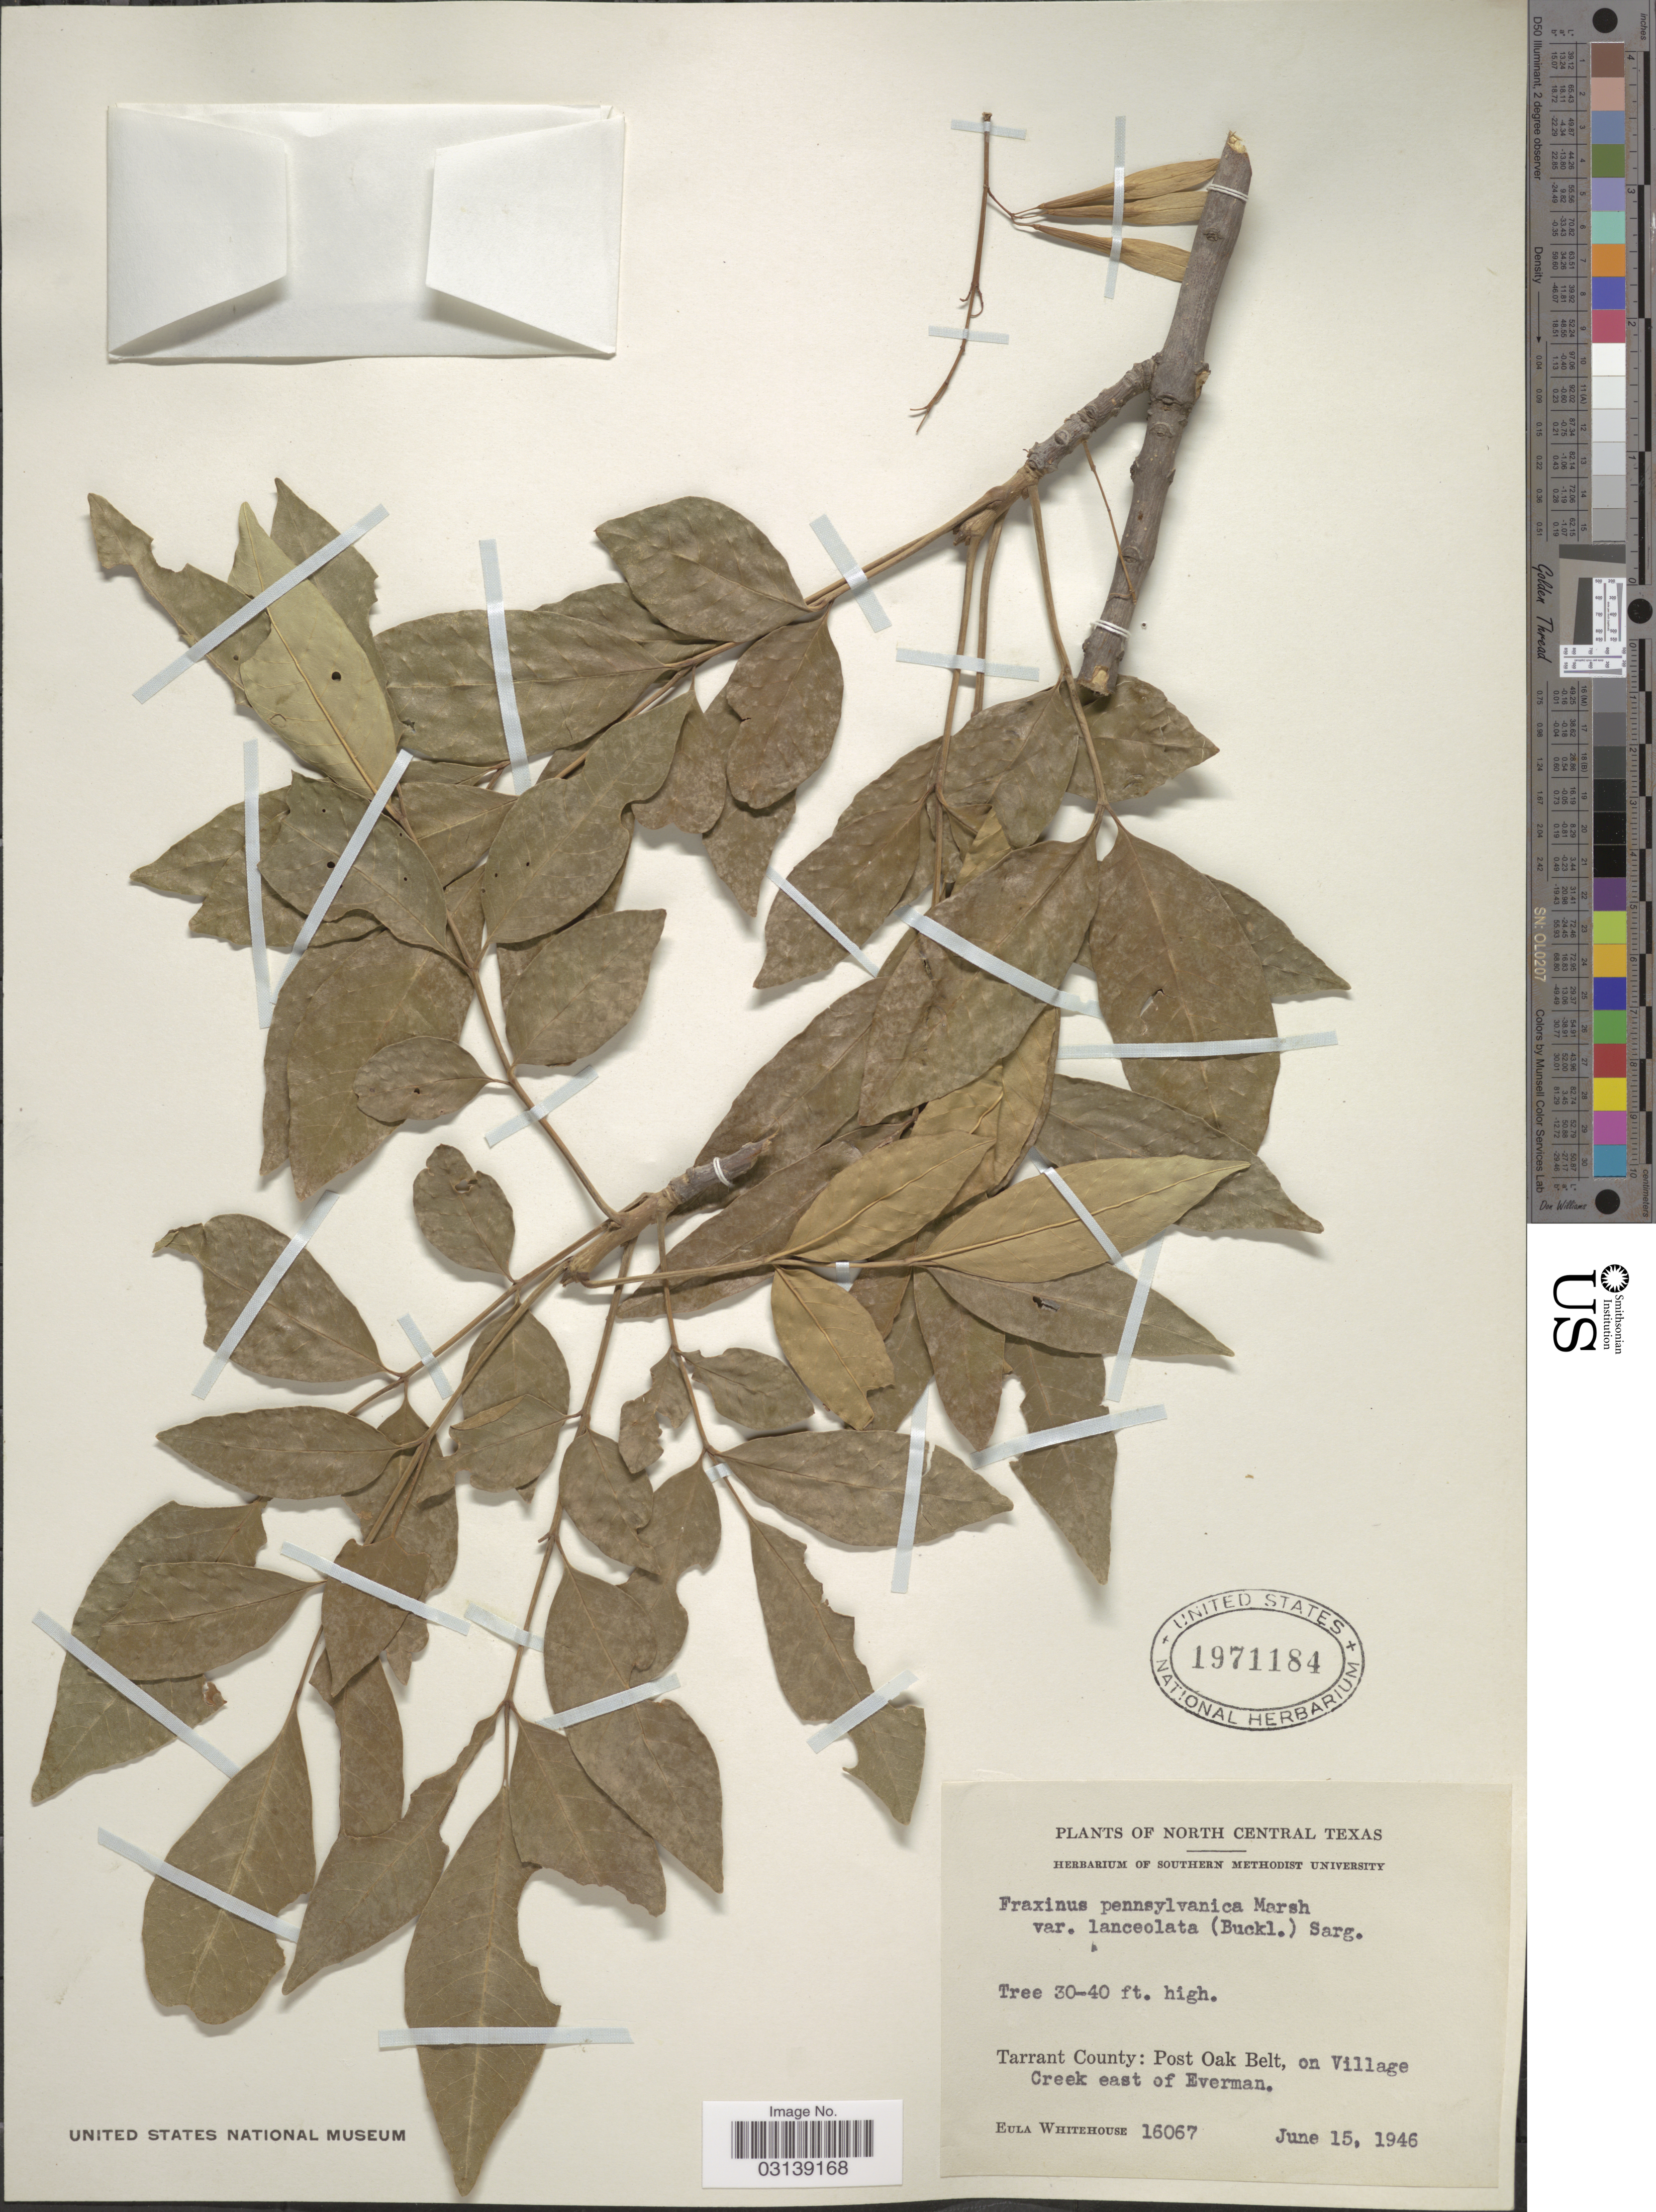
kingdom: Plantae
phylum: Tracheophyta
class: Magnoliopsida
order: Lamiales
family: Oleaceae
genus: Fraxinus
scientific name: Fraxinus pennsylvanica var. lanceolata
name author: Sarg.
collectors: E. Whitehouse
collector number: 16067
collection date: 1946-06-15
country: United States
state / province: Texas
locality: North Central Texas. Tarrant County: Post Oak Belt, on Village Creek east of Everman.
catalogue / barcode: US 1971184